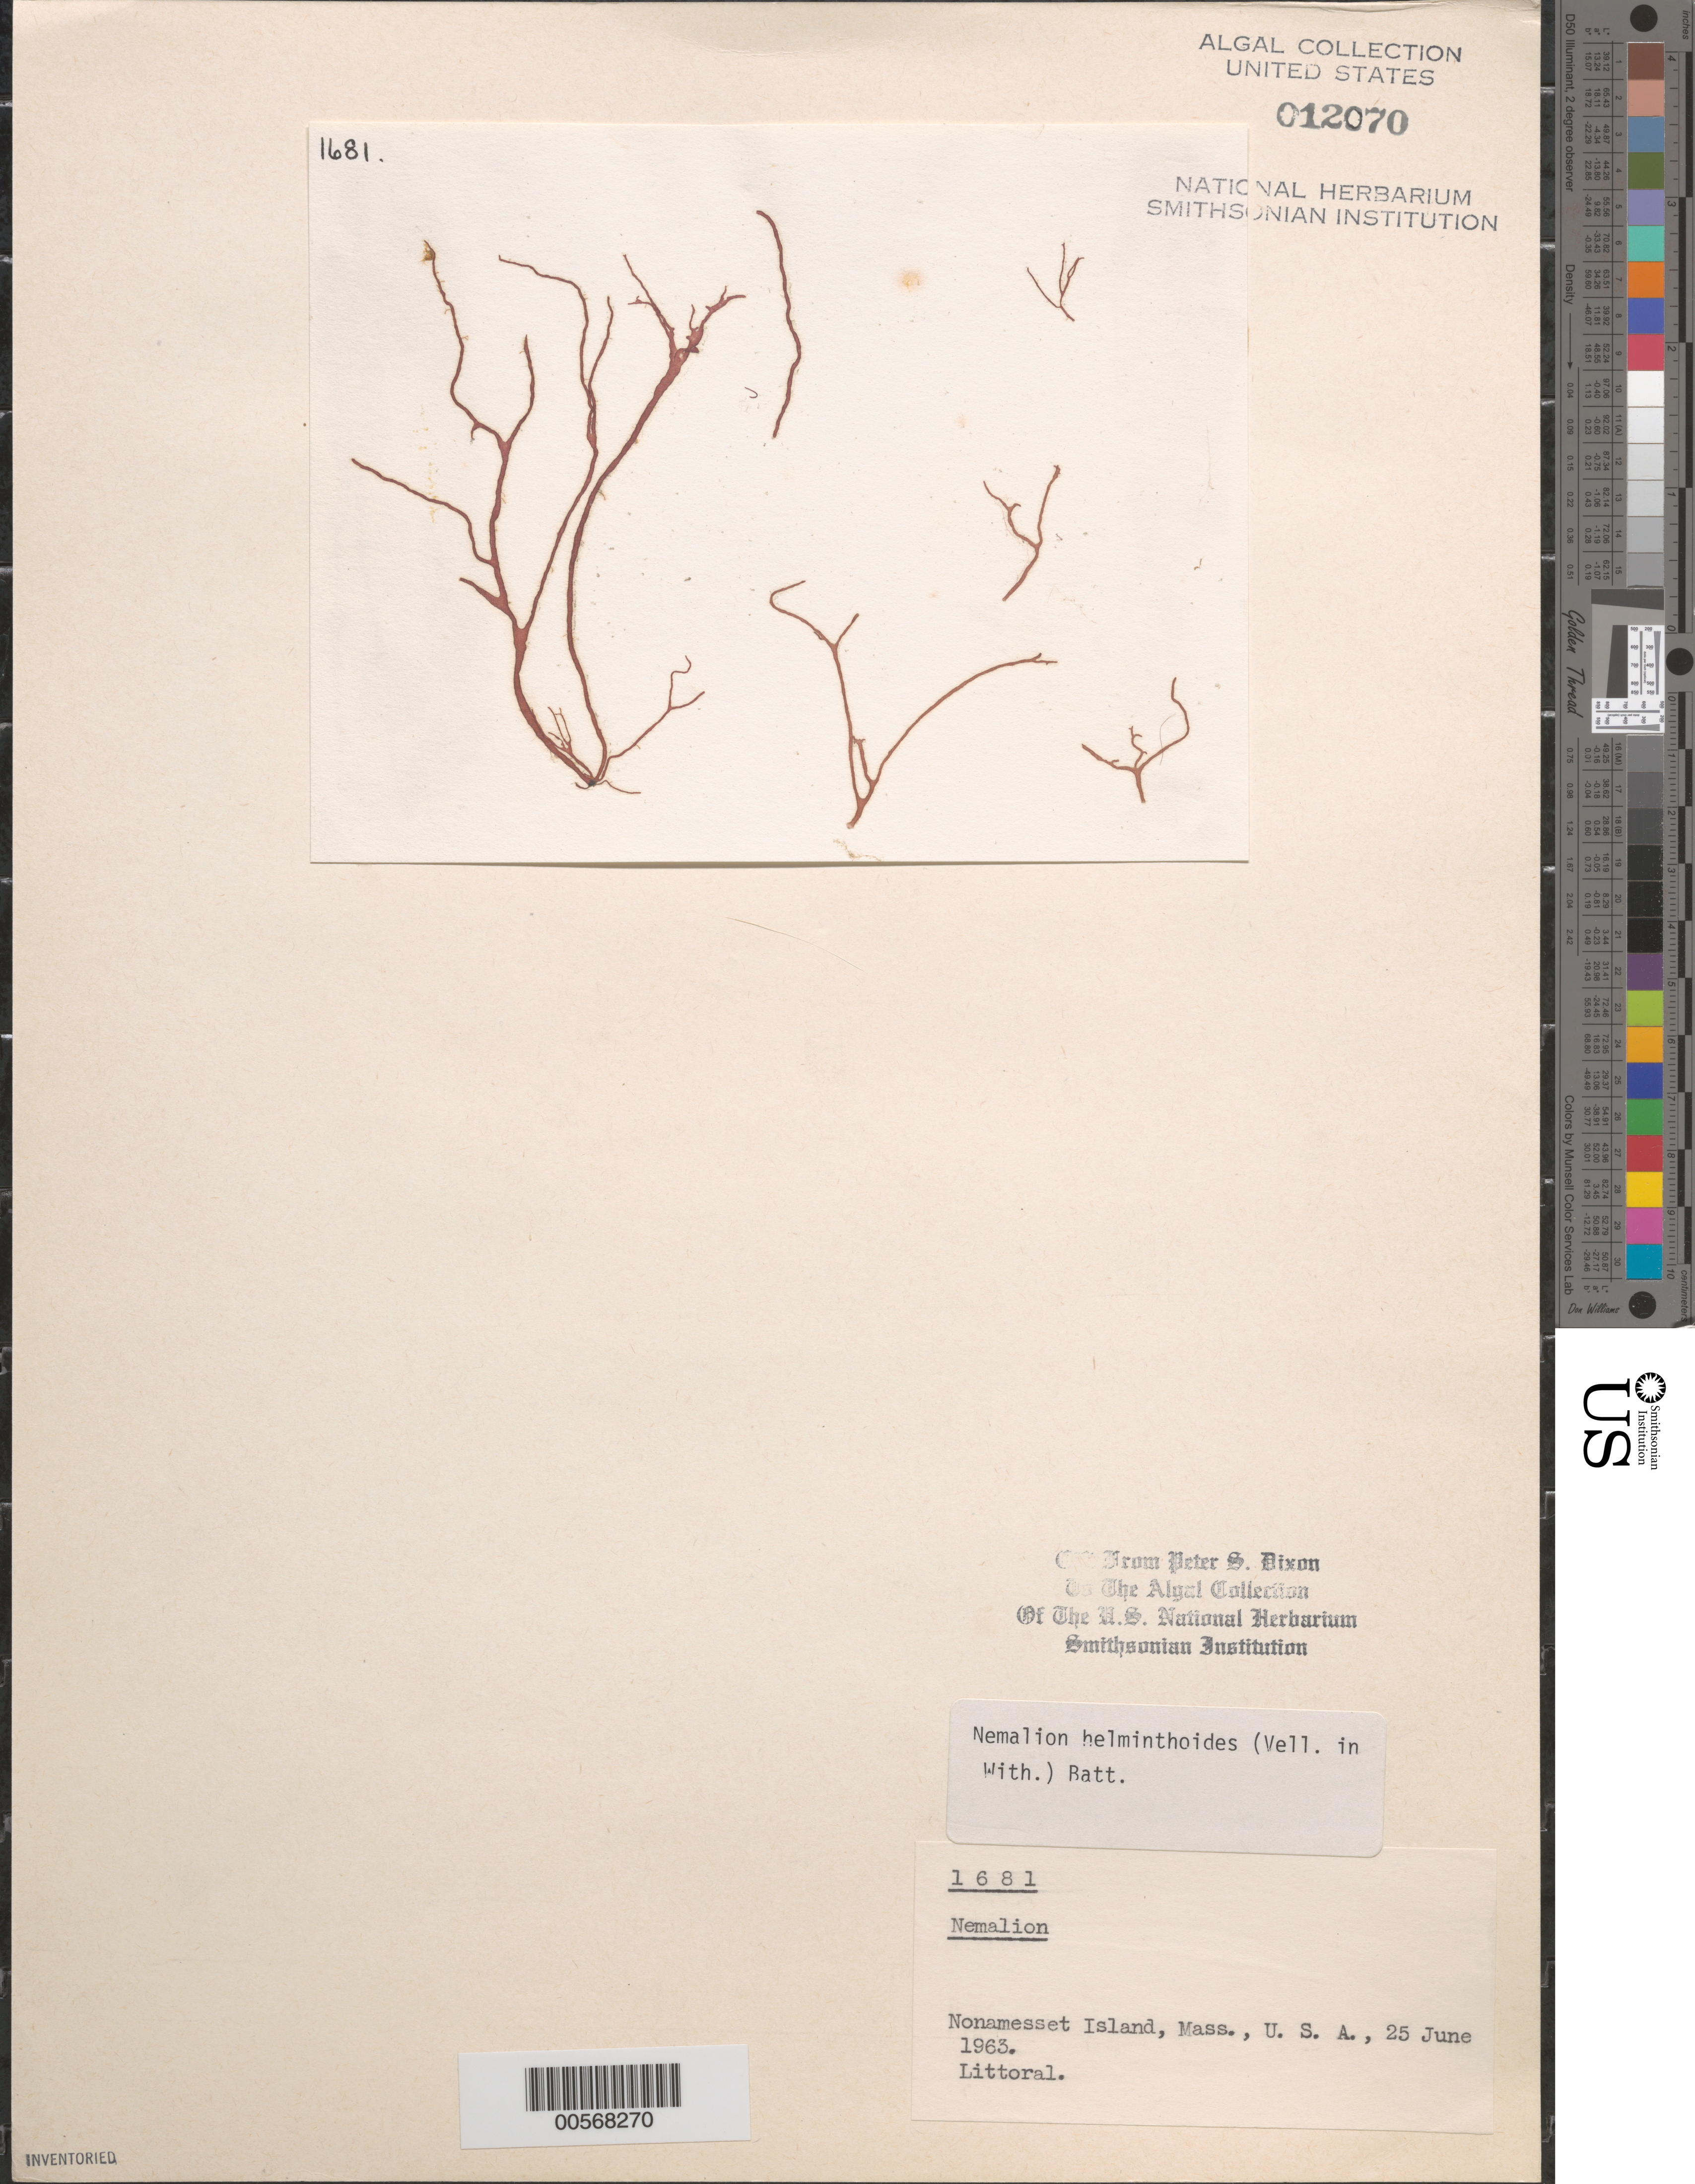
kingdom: Plantae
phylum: Rhodophyta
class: Florideophyceae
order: Nemaliales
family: Nemaliaceae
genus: Nemalion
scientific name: Nemalion multifidum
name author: (Lyngb.) Chauvin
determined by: Algae name updating Project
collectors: P. S. Dixon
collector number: PSD 1681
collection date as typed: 25 Jun 1963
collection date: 1963-06-25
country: United States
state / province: Massachusetts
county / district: Dukes County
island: Nonamesset Island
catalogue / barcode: US 12070